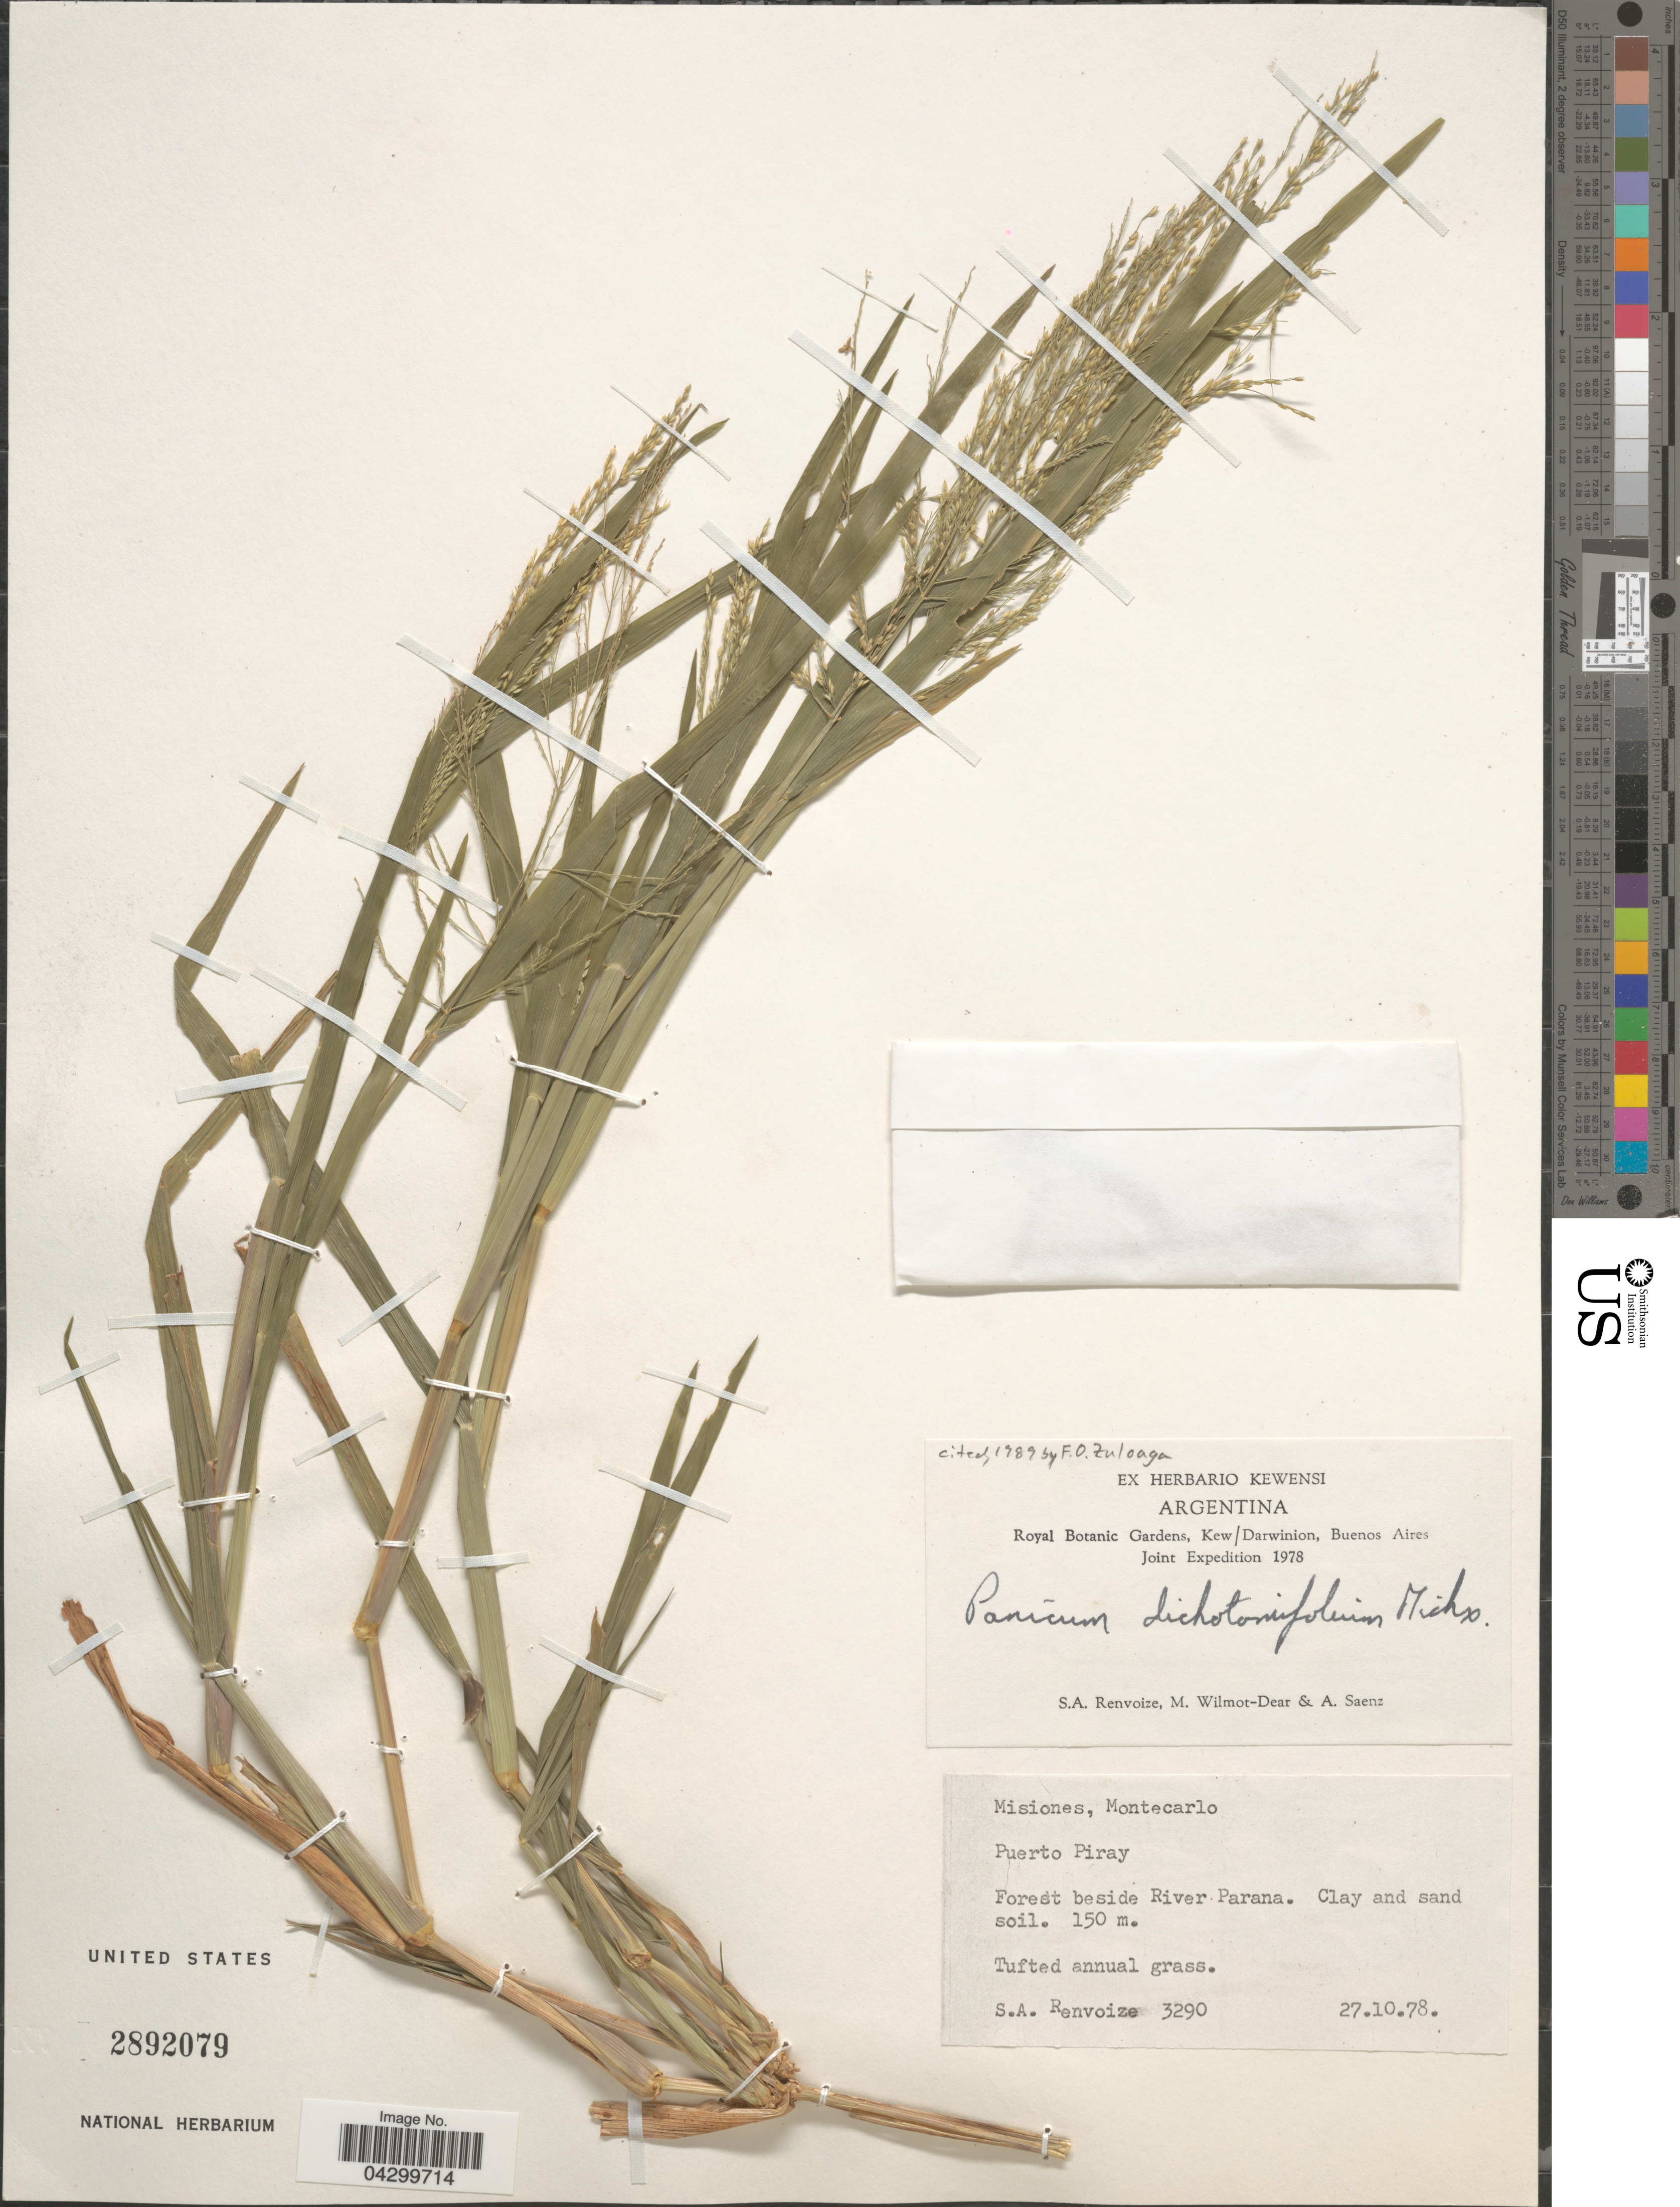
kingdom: Plantae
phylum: Tracheophyta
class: Liliopsida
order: Poales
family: Poaceae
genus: Panicum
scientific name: Panicum dichotomiflorum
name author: Michx.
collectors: S. A. Renvoize, M. Wilmot-Dear & A. Saenz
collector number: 3290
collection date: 1978-10-27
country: Argentina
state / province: Misiones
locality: Royal Botanic Gardens, Kew/Darwinion, Buenos Aires Joint Expedition 1978. Montecarlo. Puerto Piray. Forest beside River Parana. Clay and sand soil.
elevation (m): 150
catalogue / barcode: US 2892079